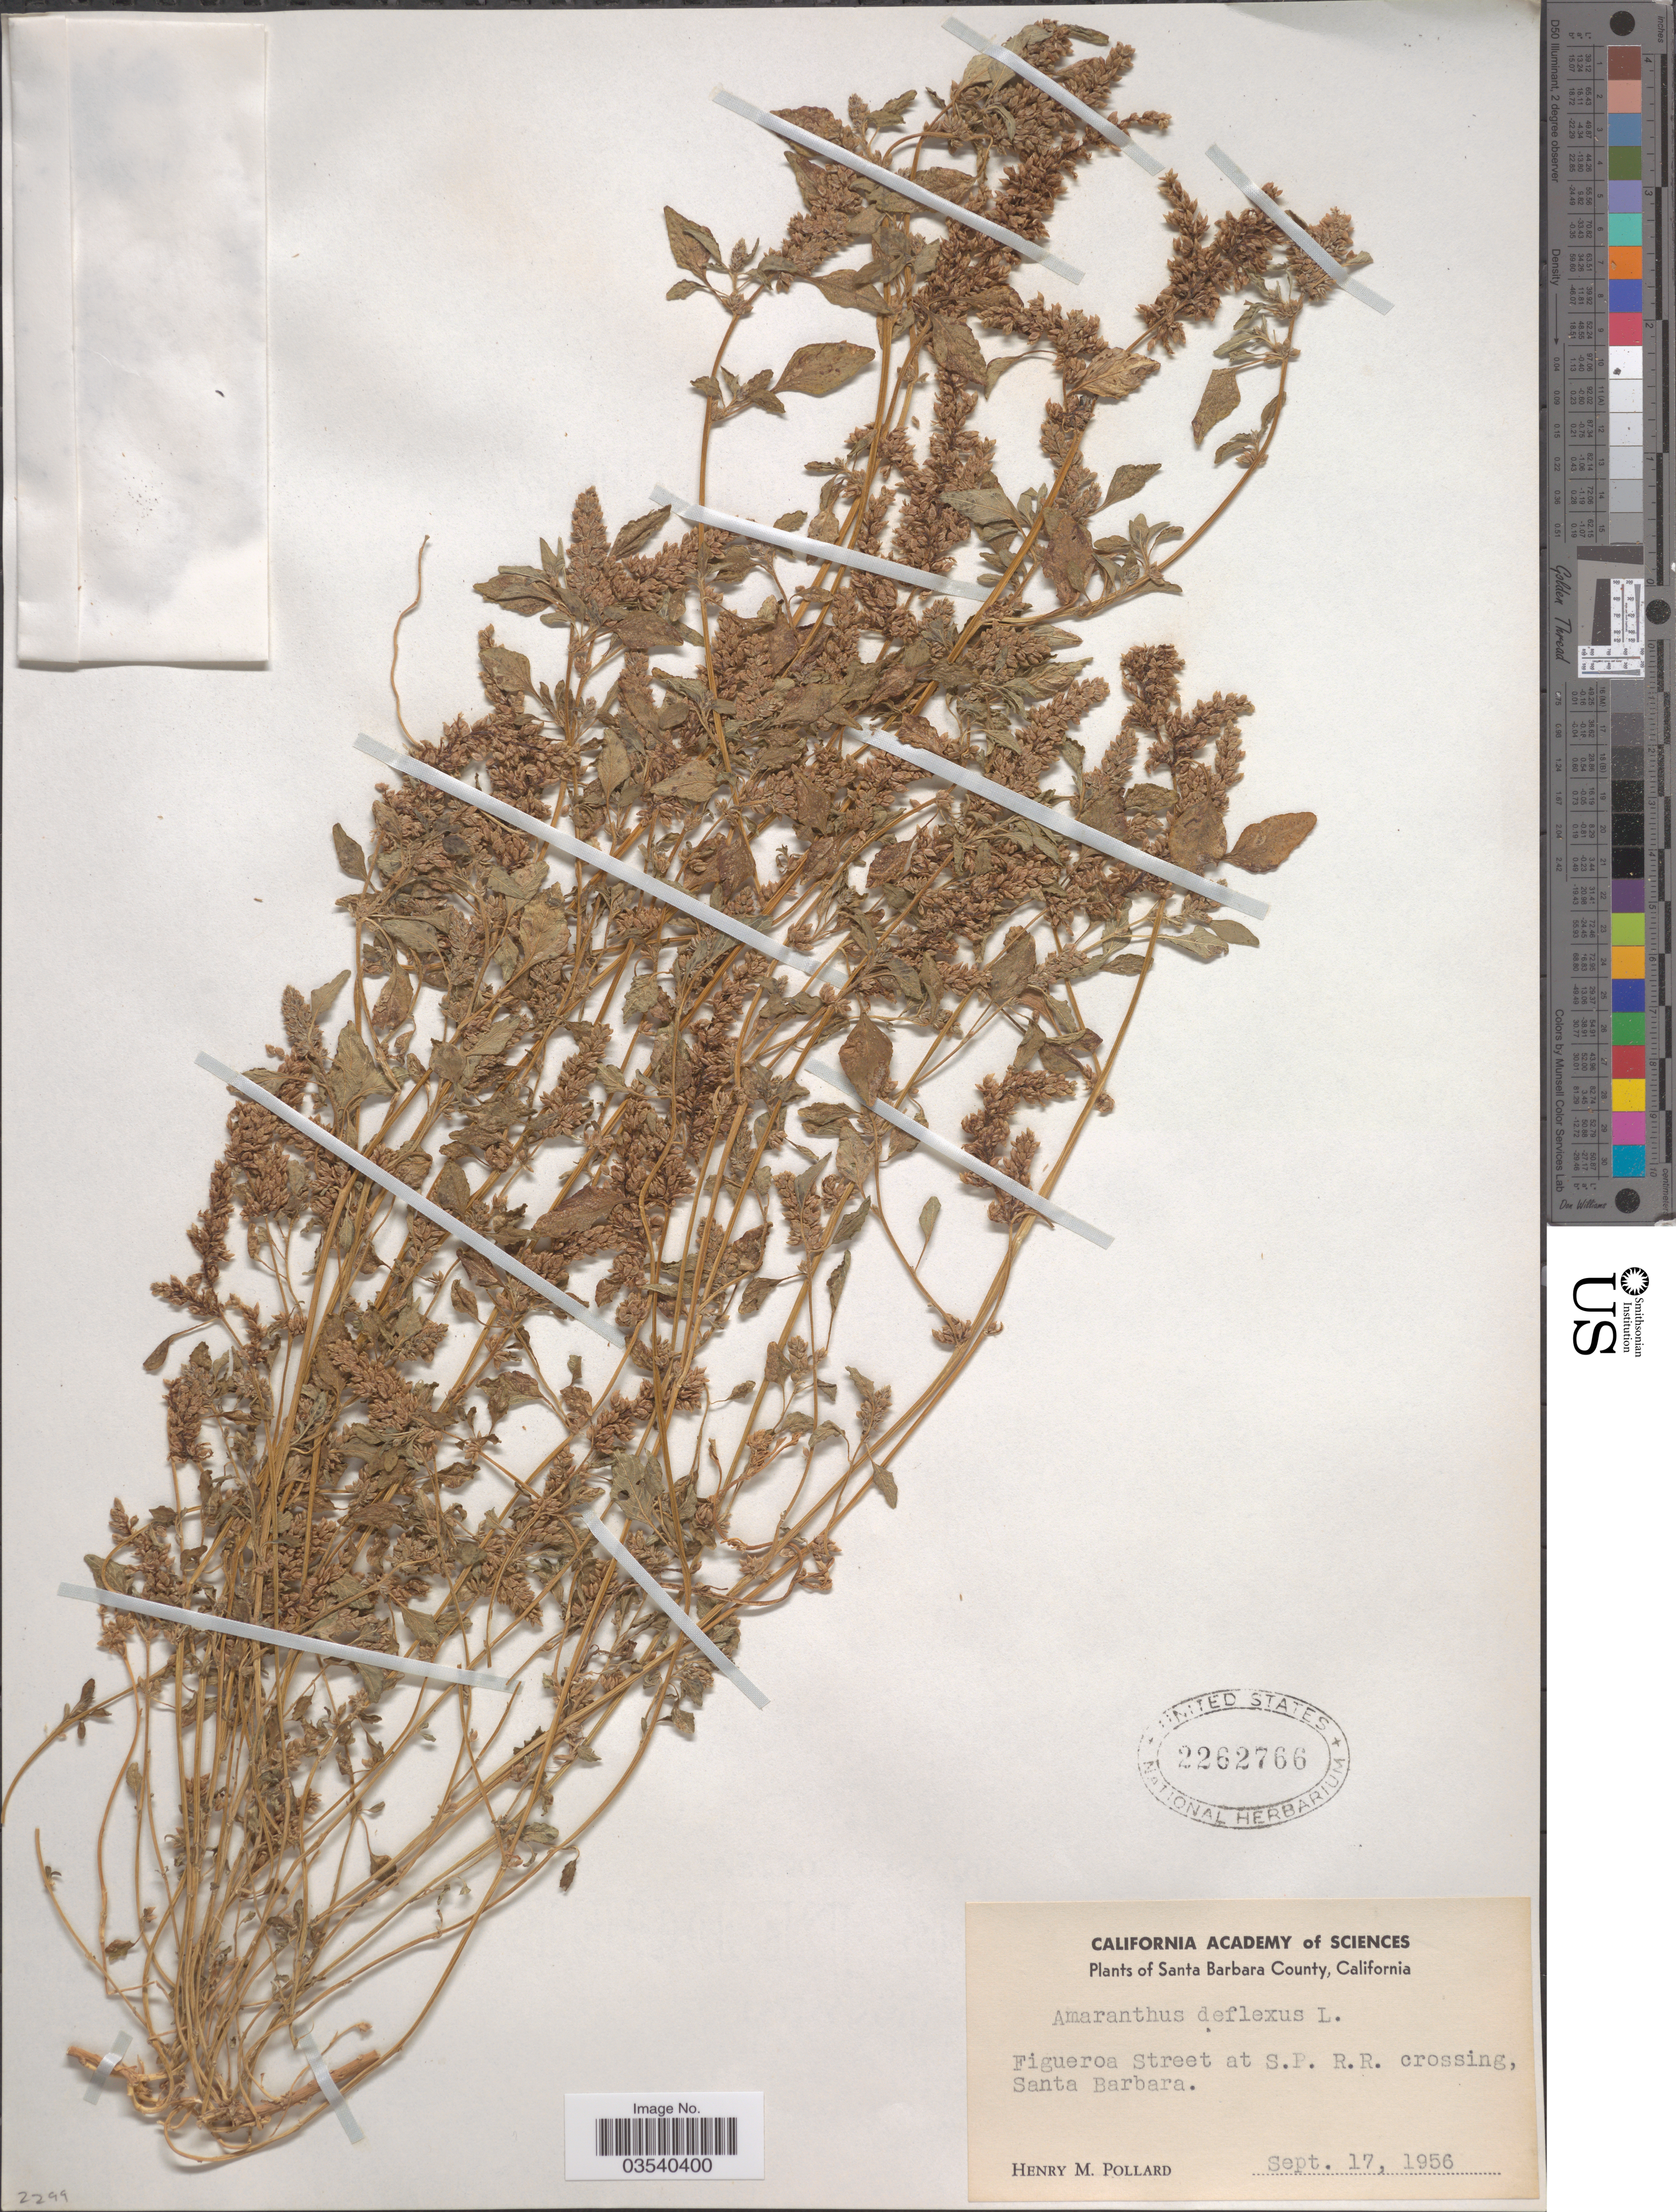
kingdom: Plantae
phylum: Tracheophyta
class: Magnoliopsida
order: Caryophyllales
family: Amaranthaceae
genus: Amaranthus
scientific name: Amaranthus deflexus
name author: L.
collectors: H. M. Pollard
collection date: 1956-09-17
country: United States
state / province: California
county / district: Santa Barbara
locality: Santa Barbara County. Figueroa Street at S.P. R.R. crossing, Santa Barbara.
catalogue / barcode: US 2262766